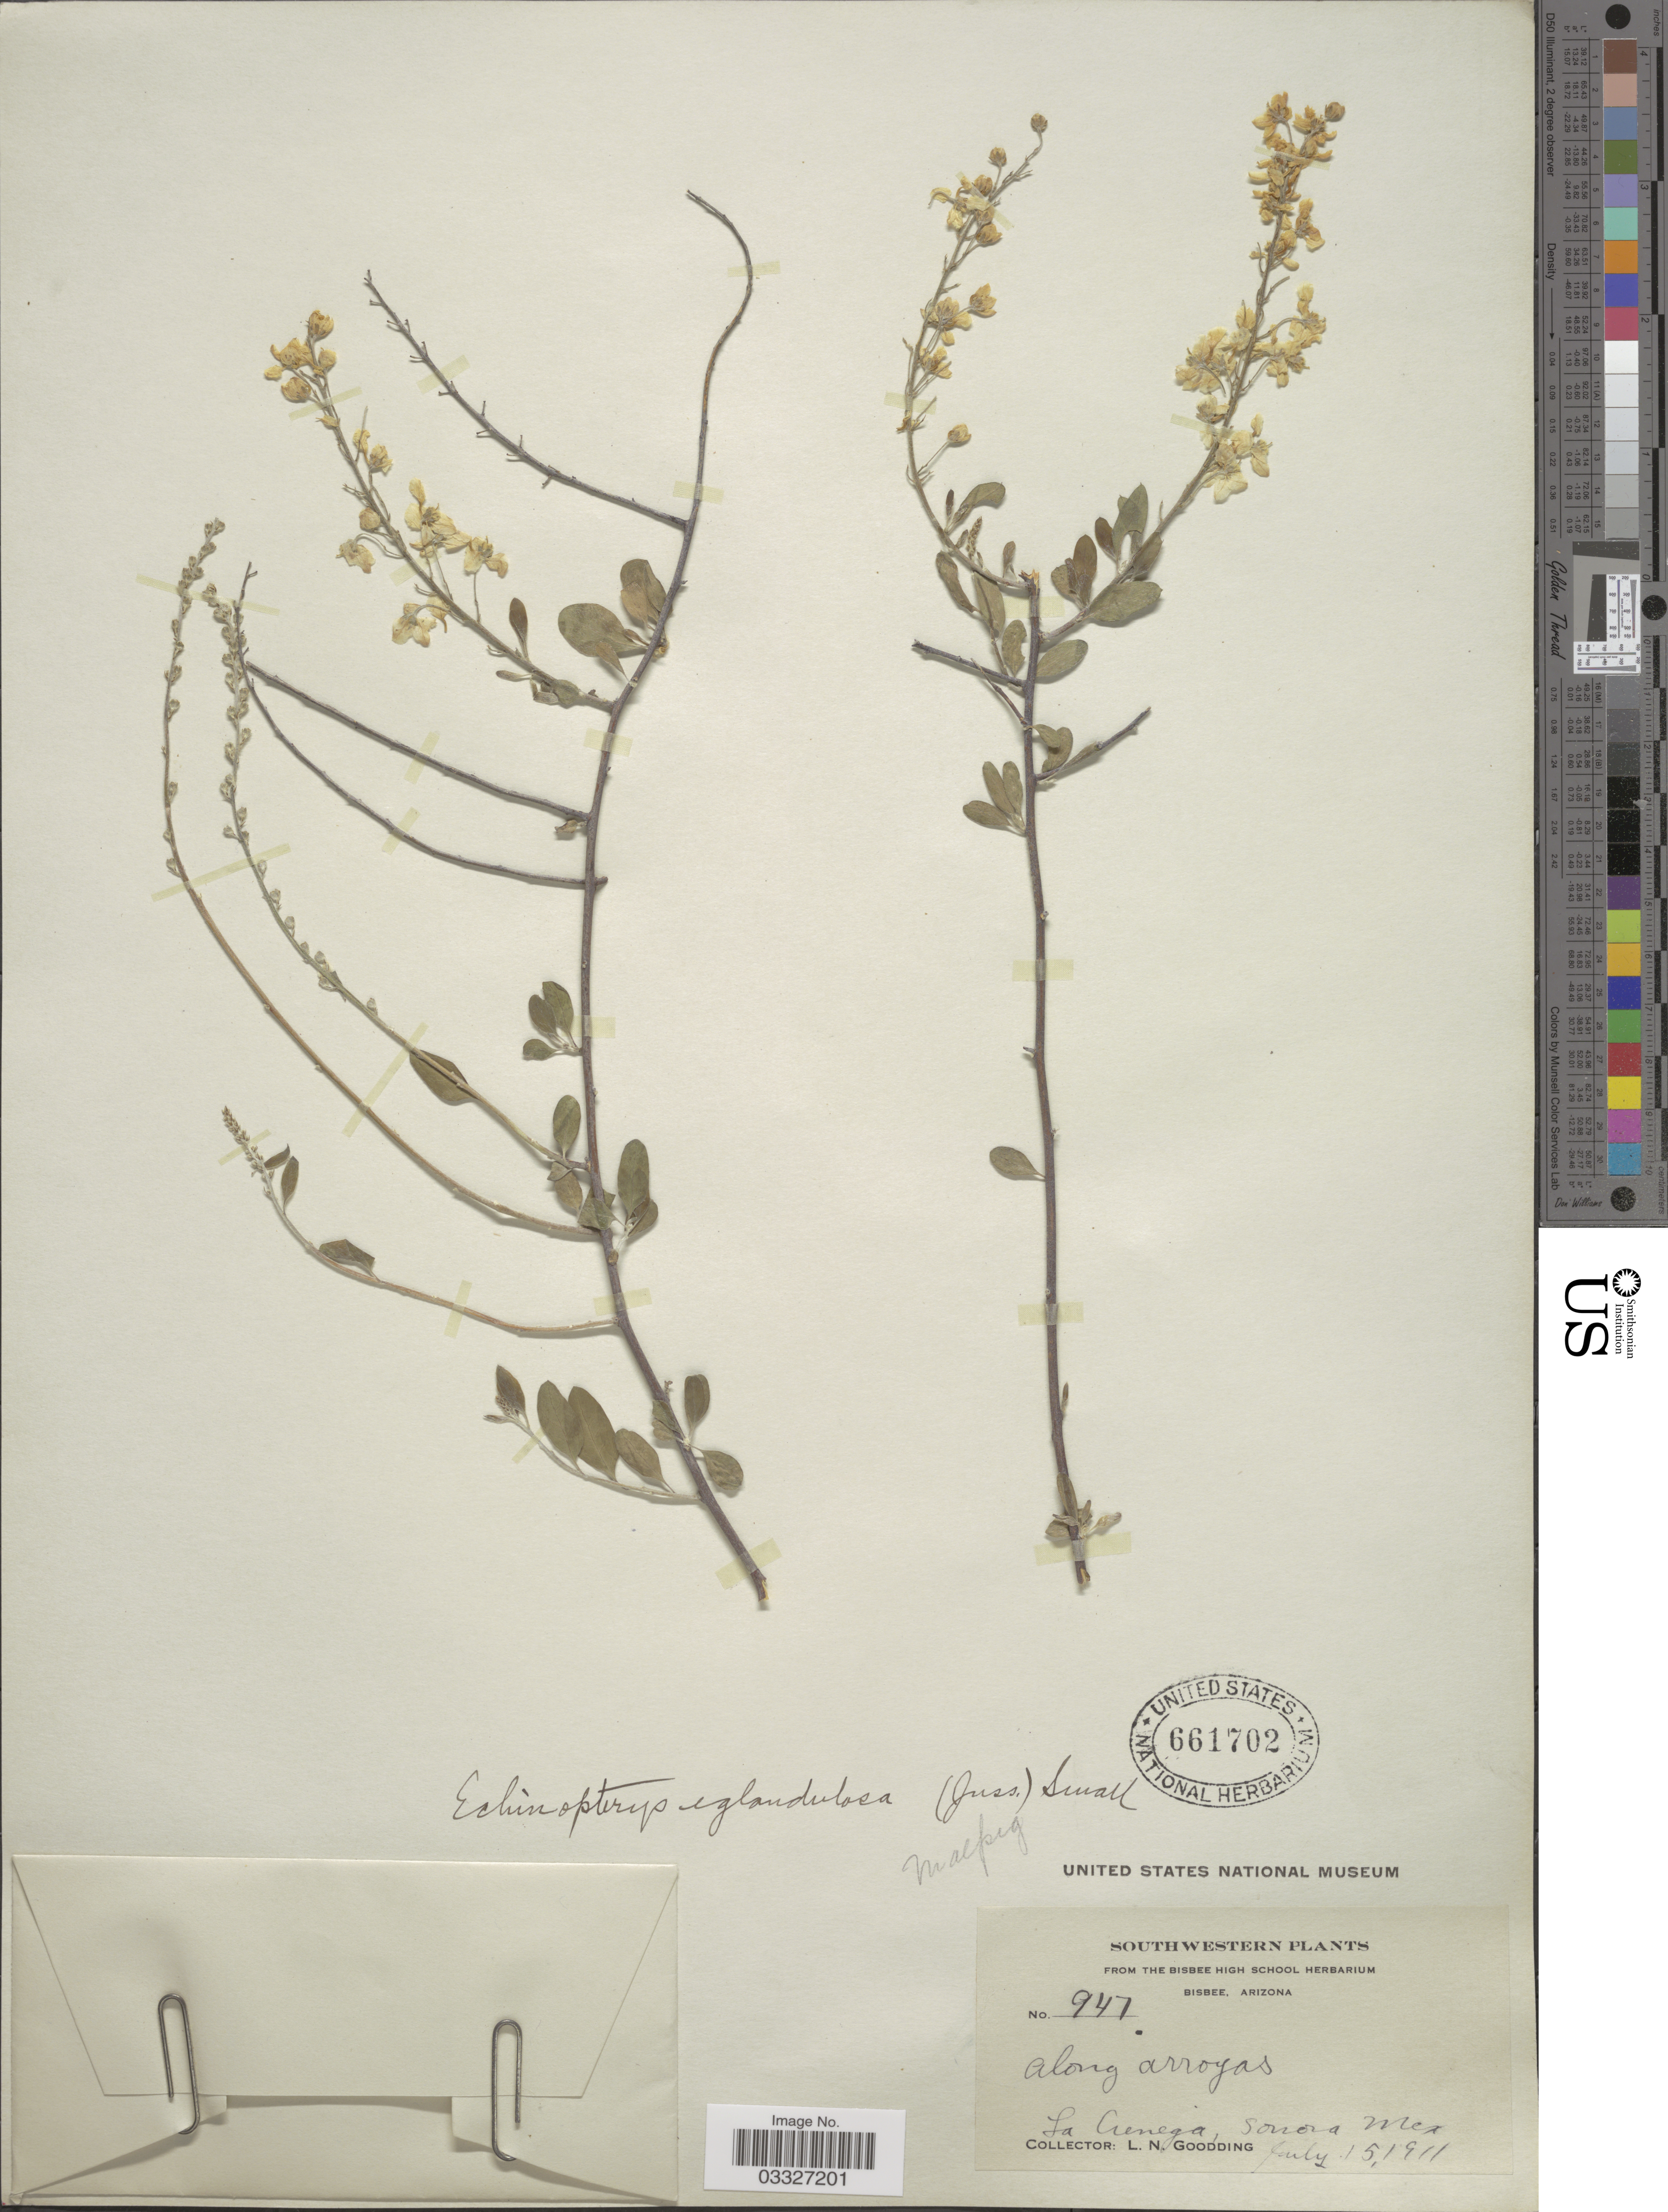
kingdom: Plantae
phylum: Tracheophyta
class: Magnoliopsida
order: Malpighiales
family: Malpighiaceae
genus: Echinopterys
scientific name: Echinopterys eglandulosa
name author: (A. Juss.) Small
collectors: L. N. Goodding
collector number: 947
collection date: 1911-07-15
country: Mexico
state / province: Sonora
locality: La Cienega. Southwestern [unsure placement]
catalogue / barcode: US 661702